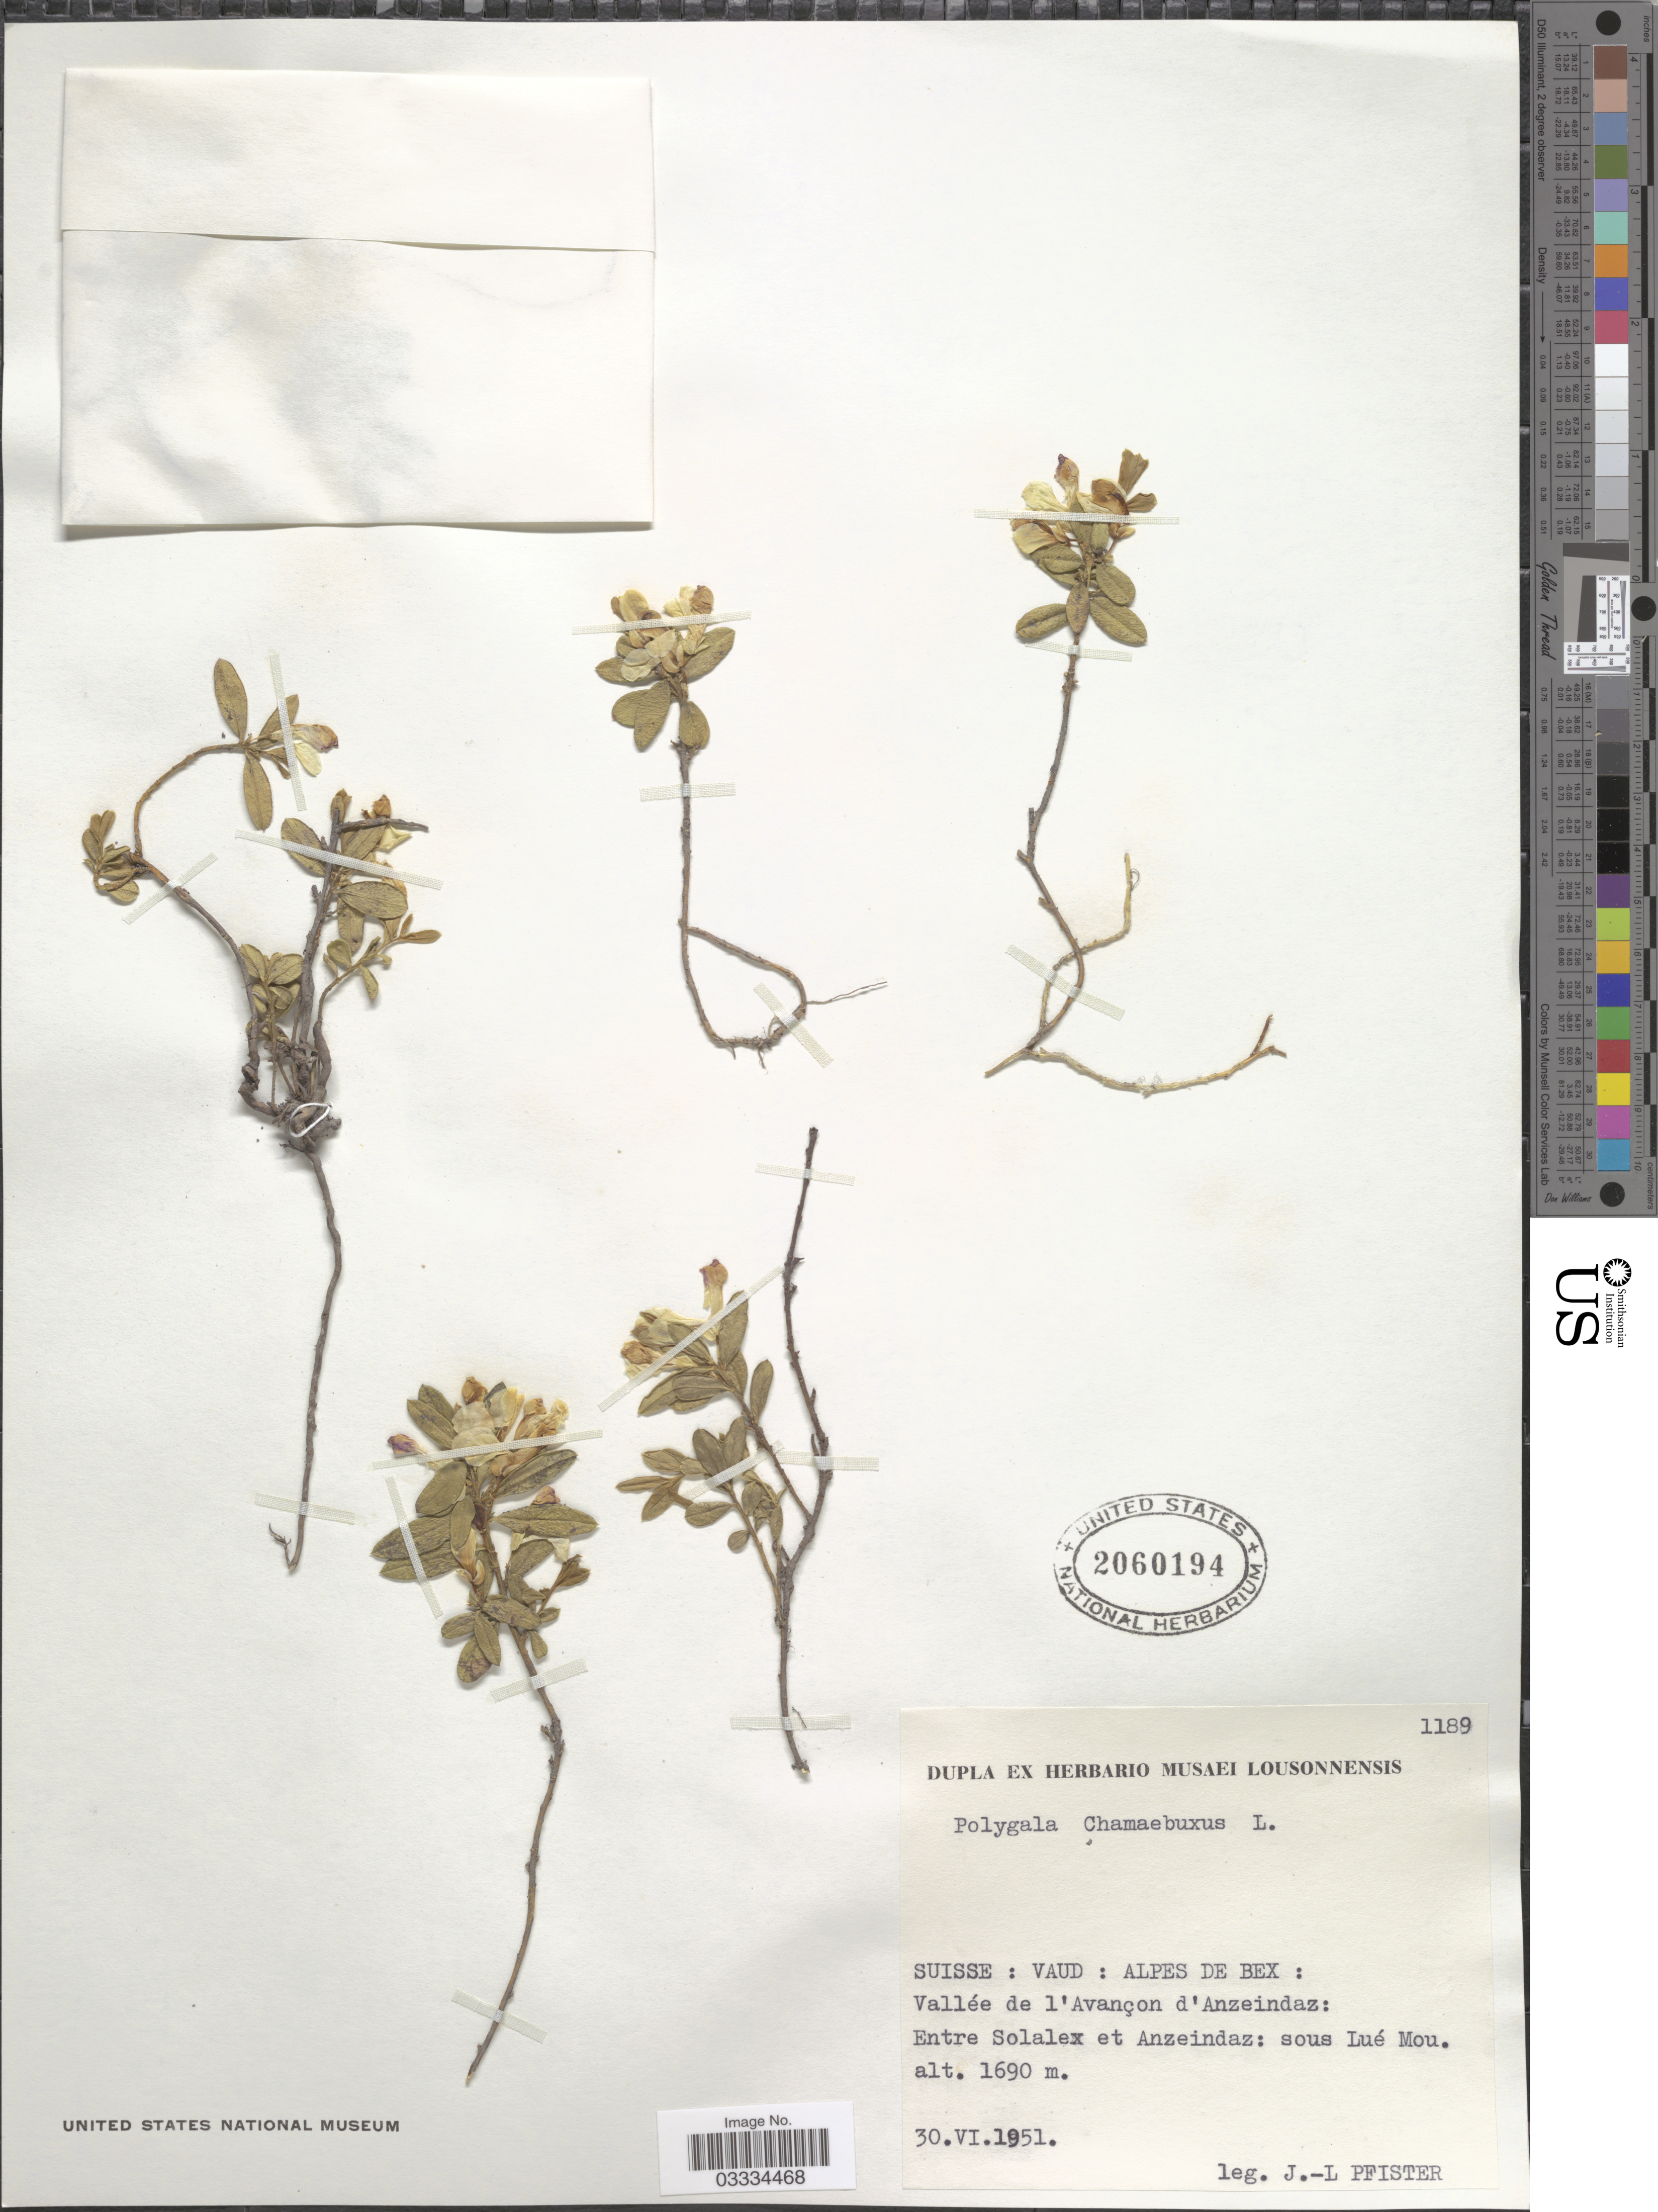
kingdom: Plantae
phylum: Tracheophyta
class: Magnoliopsida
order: Fabales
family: Polygalaceae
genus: Polygaloides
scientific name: Polygaloides chamaebuxus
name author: (L.) O. Schwarz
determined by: Strong, Mark T., (BOT), Smithsonian Institution - National Museum of Natural History (UNITED STATES)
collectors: J. Pfister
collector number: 1189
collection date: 1951-06-30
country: Switzerland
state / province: Vaud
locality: Suisse: Alpes de Bex: Vallée de l'Avançon d'Anzeindaz: Entre Solalex et Anzeindaz: sous Lué Mou.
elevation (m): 1690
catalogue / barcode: US 2060194